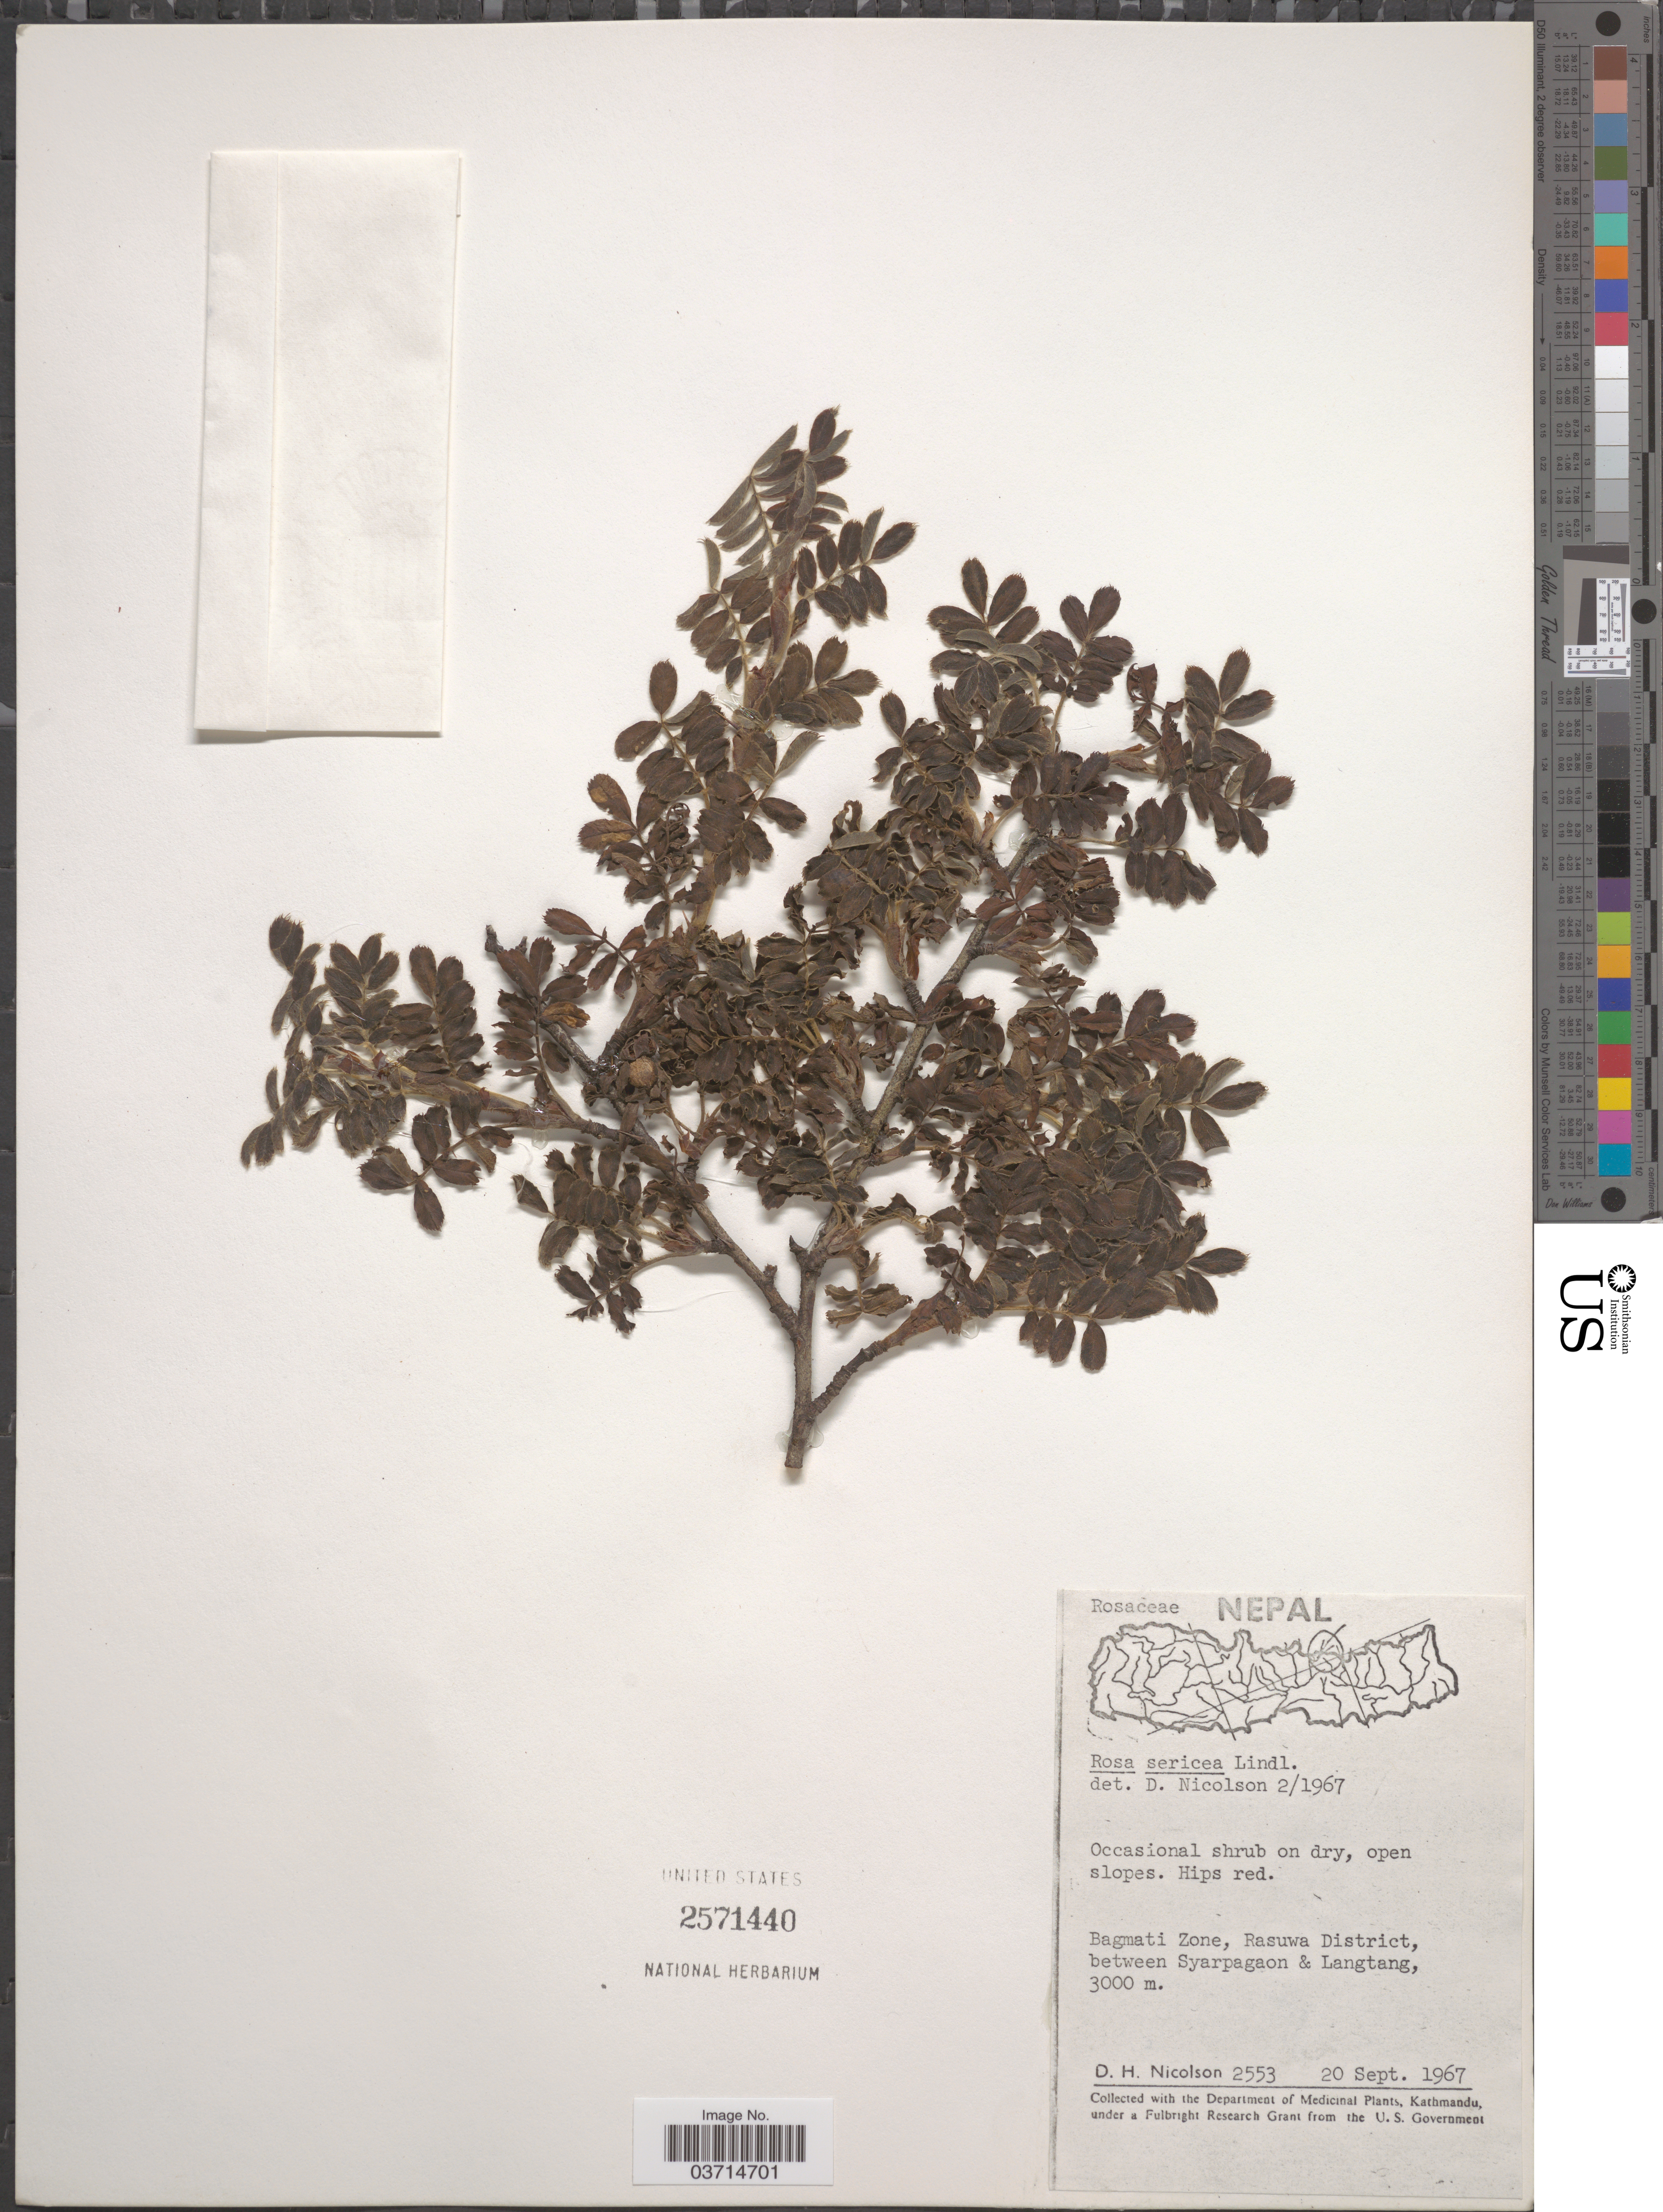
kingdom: Plantae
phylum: Tracheophyta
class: Magnoliopsida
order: Rosales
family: Rosaceae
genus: Rosa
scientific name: Rosa omeiensis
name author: Rolfe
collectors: D. H. Nicolson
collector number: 2553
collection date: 1967-09-20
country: Nepal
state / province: Bagmati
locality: Bagmati Zone, Rasuwa District, between Syarpagaon & Langtang.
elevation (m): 3000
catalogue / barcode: US 2571440